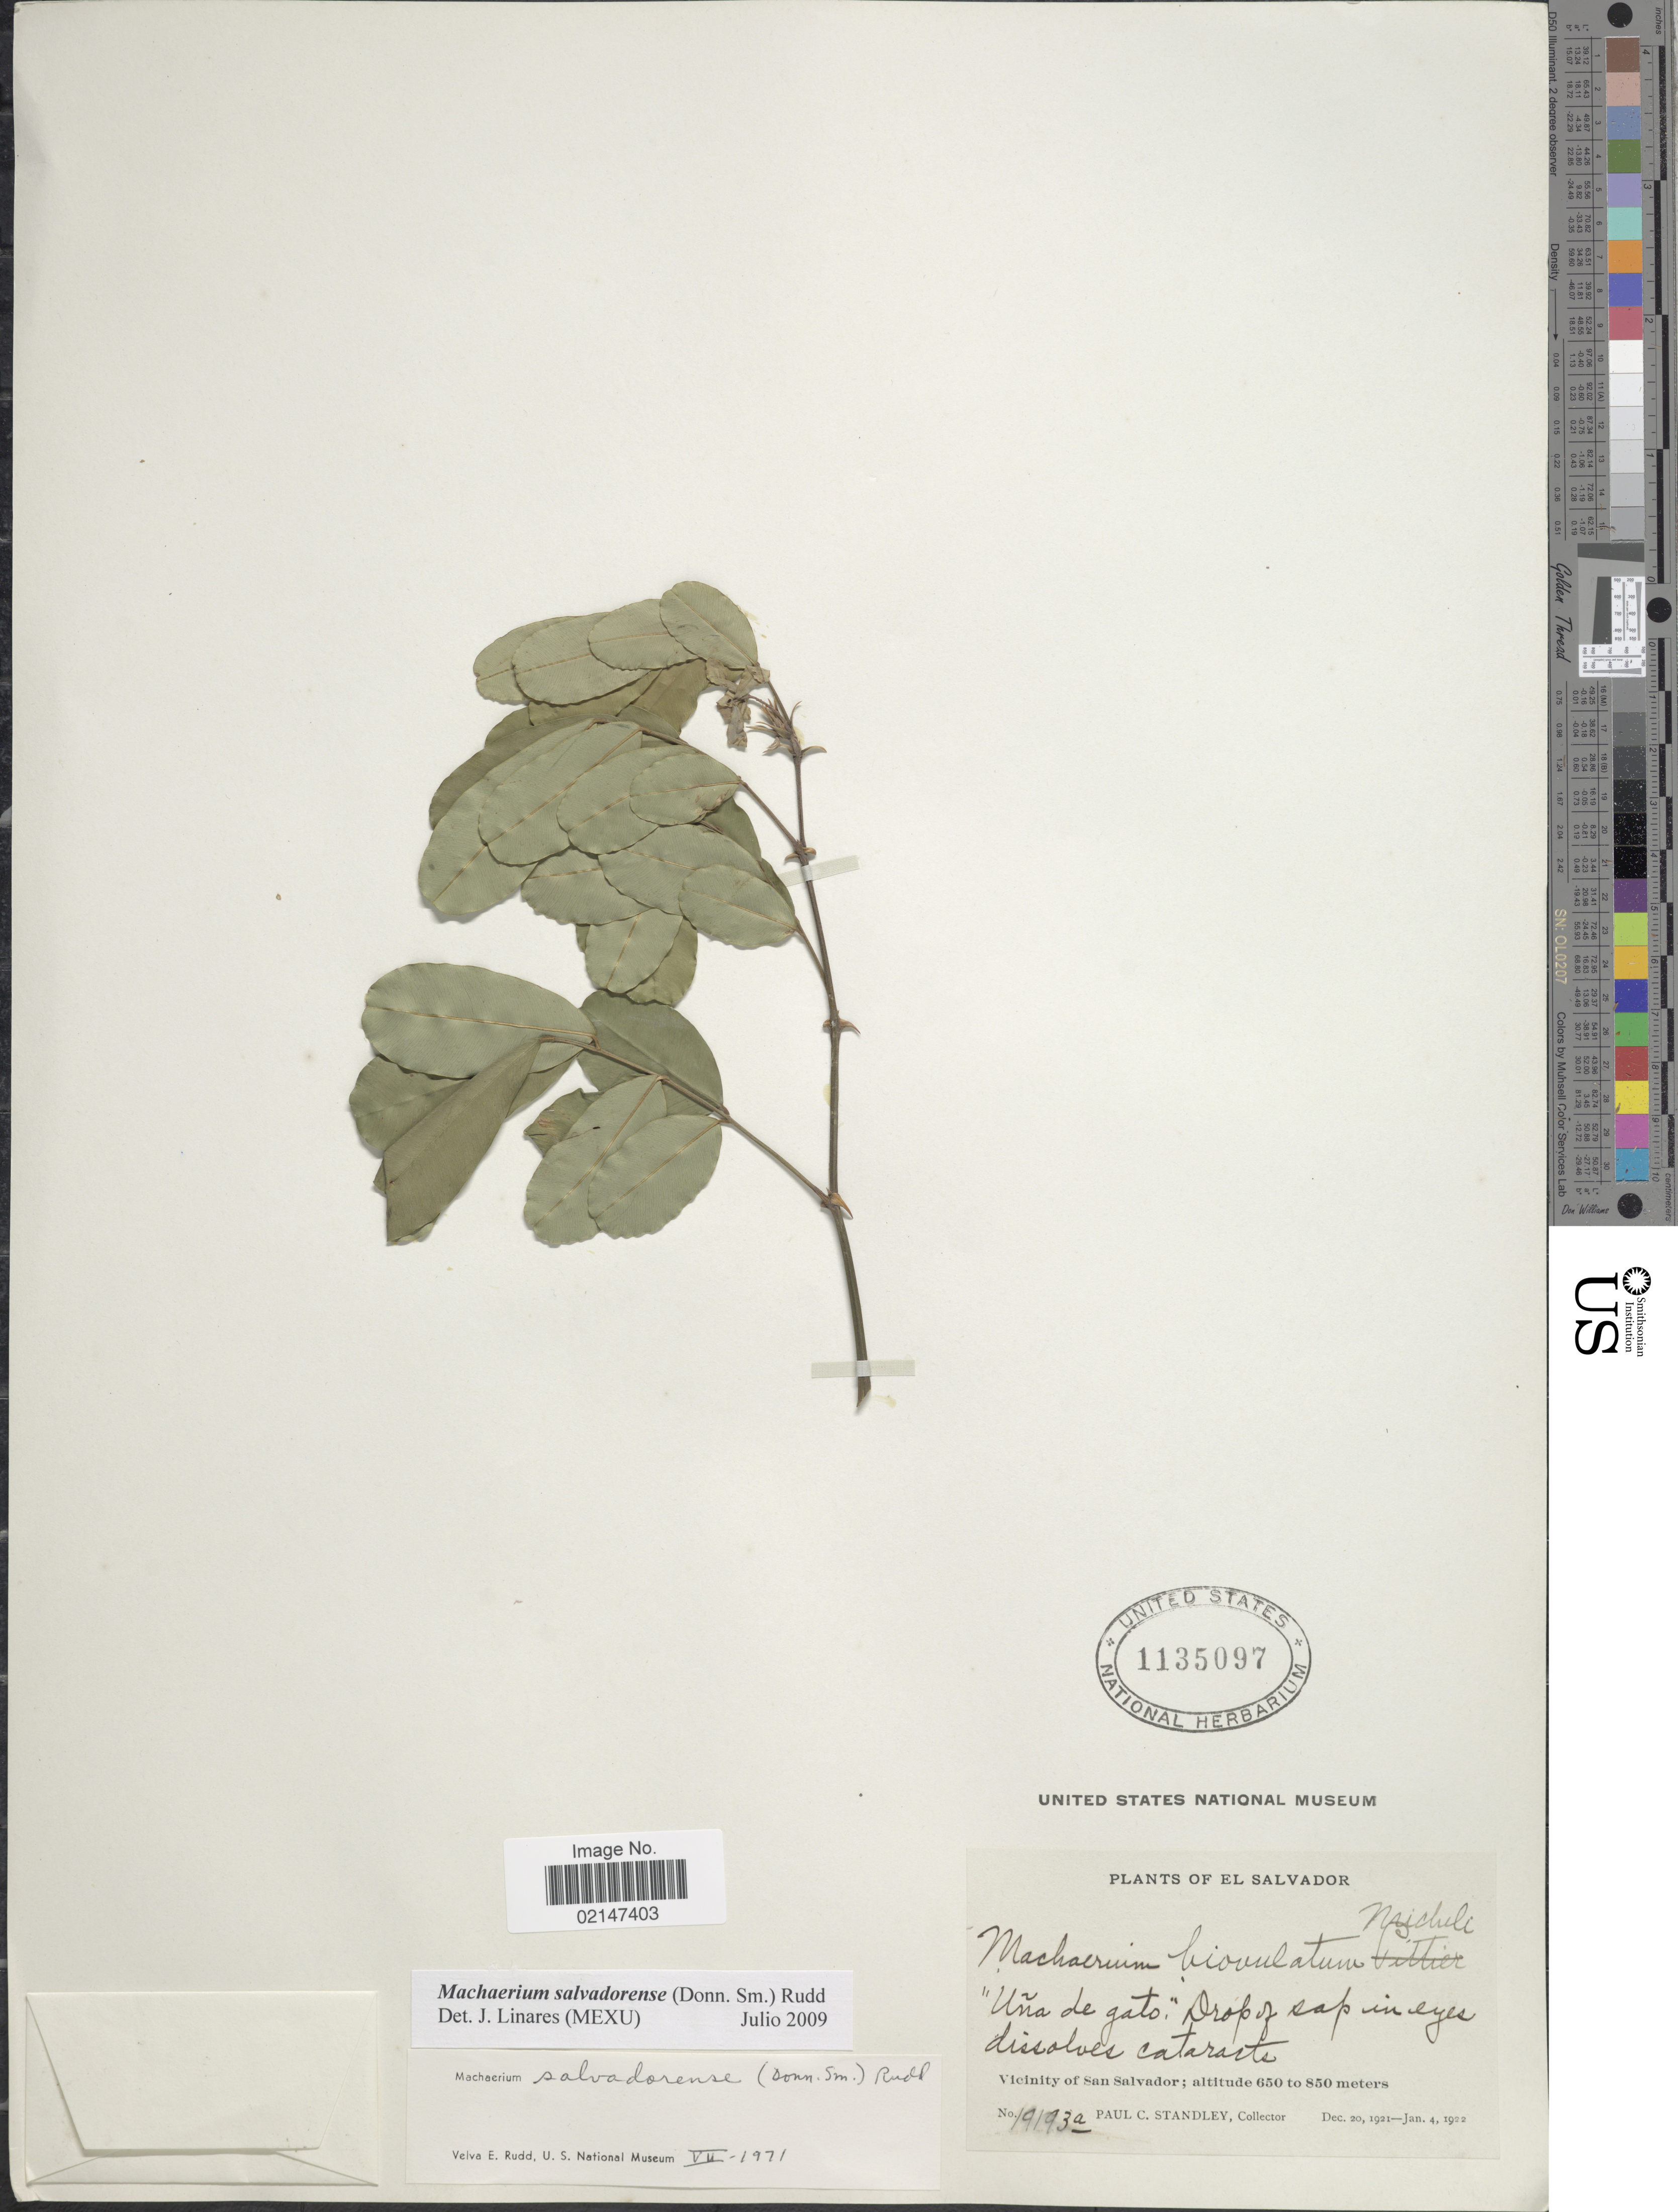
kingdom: Plantae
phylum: Tracheophyta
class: Magnoliopsida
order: Fabales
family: Fabaceae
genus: Machaerium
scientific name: Machaerium salvadorense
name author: (Donn. Sm.) Rudd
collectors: P. C. Standley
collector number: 19193a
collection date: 1921-12-20/1922-01-04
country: El Salvador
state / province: San Salvador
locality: Una de gato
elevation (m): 650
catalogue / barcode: US 1135097